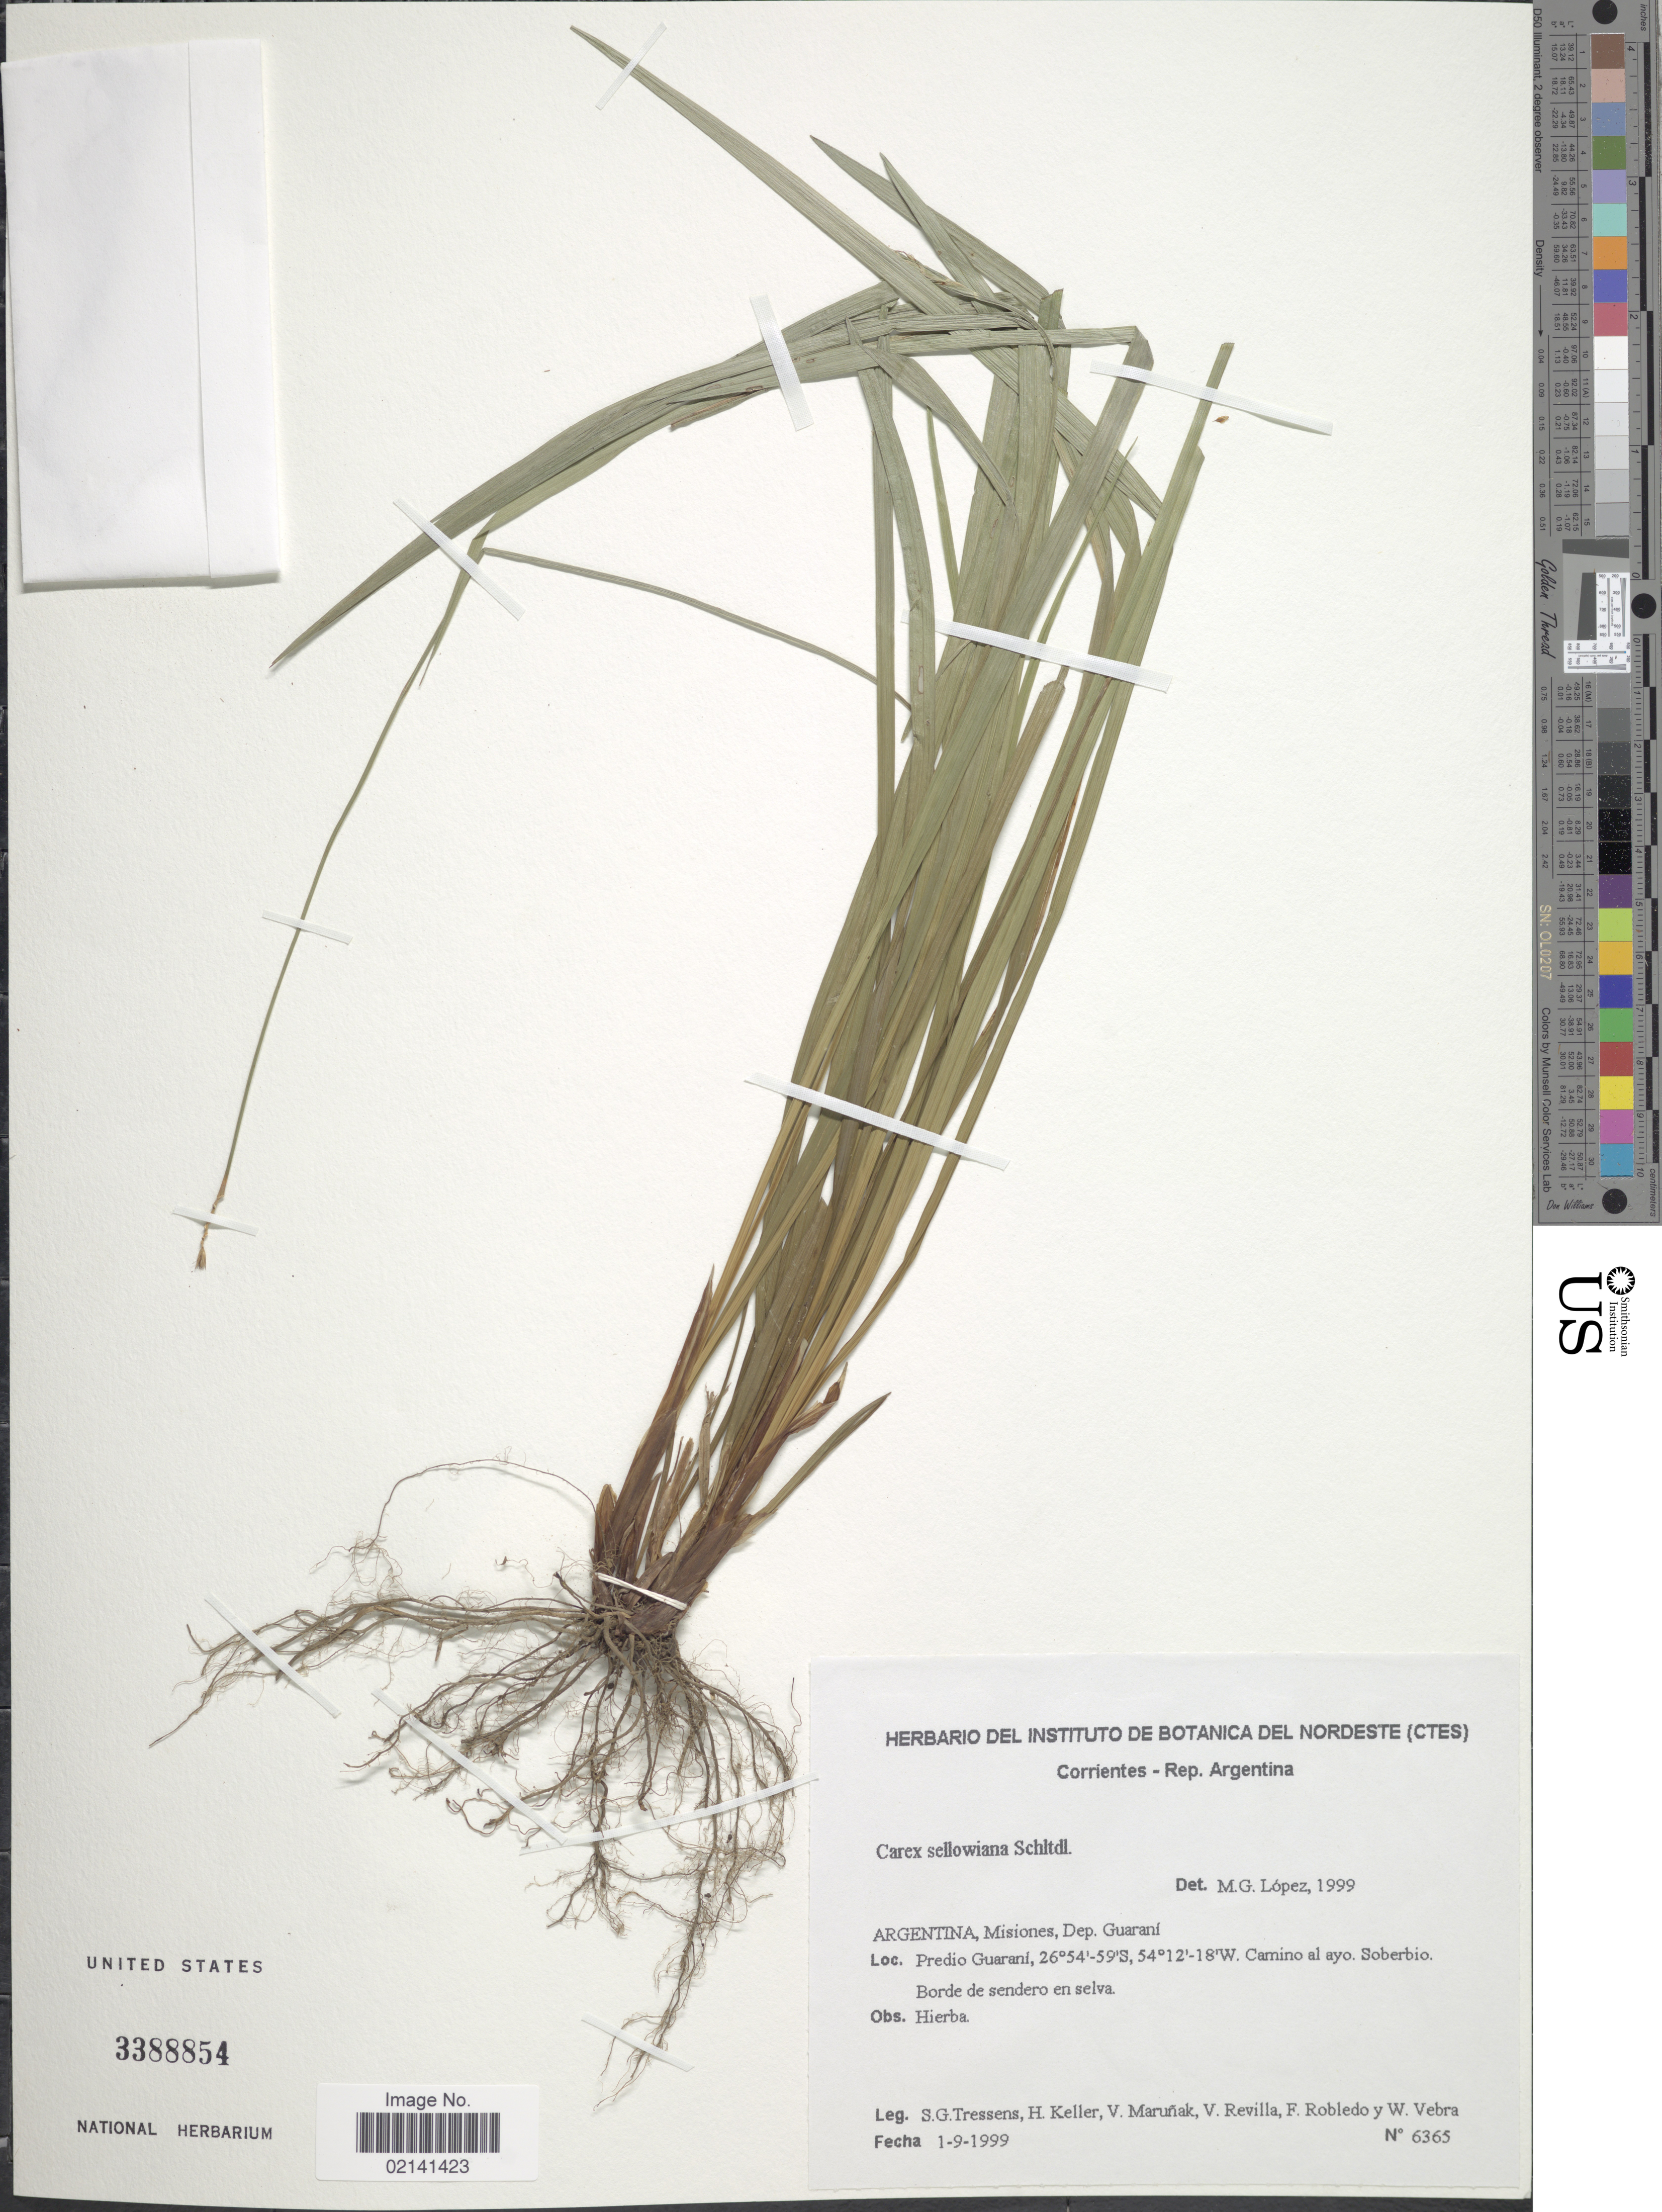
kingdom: Plantae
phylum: Tracheophyta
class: Liliopsida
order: Poales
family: Cyperaceae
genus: Carex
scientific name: Carex sellowiana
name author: Schltdl.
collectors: S. Tressens, H. Keller, V. Maruñak, V. Revilla & et al.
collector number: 6365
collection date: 1999-09-01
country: Argentina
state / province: Corrientes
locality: Corrientes-Rep. Argentina. Argentina, Misiones, Dep. Guarani, Predio Guarani, Camino al Ayo, Soberbio Borde de sendero en selva.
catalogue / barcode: US 3388854